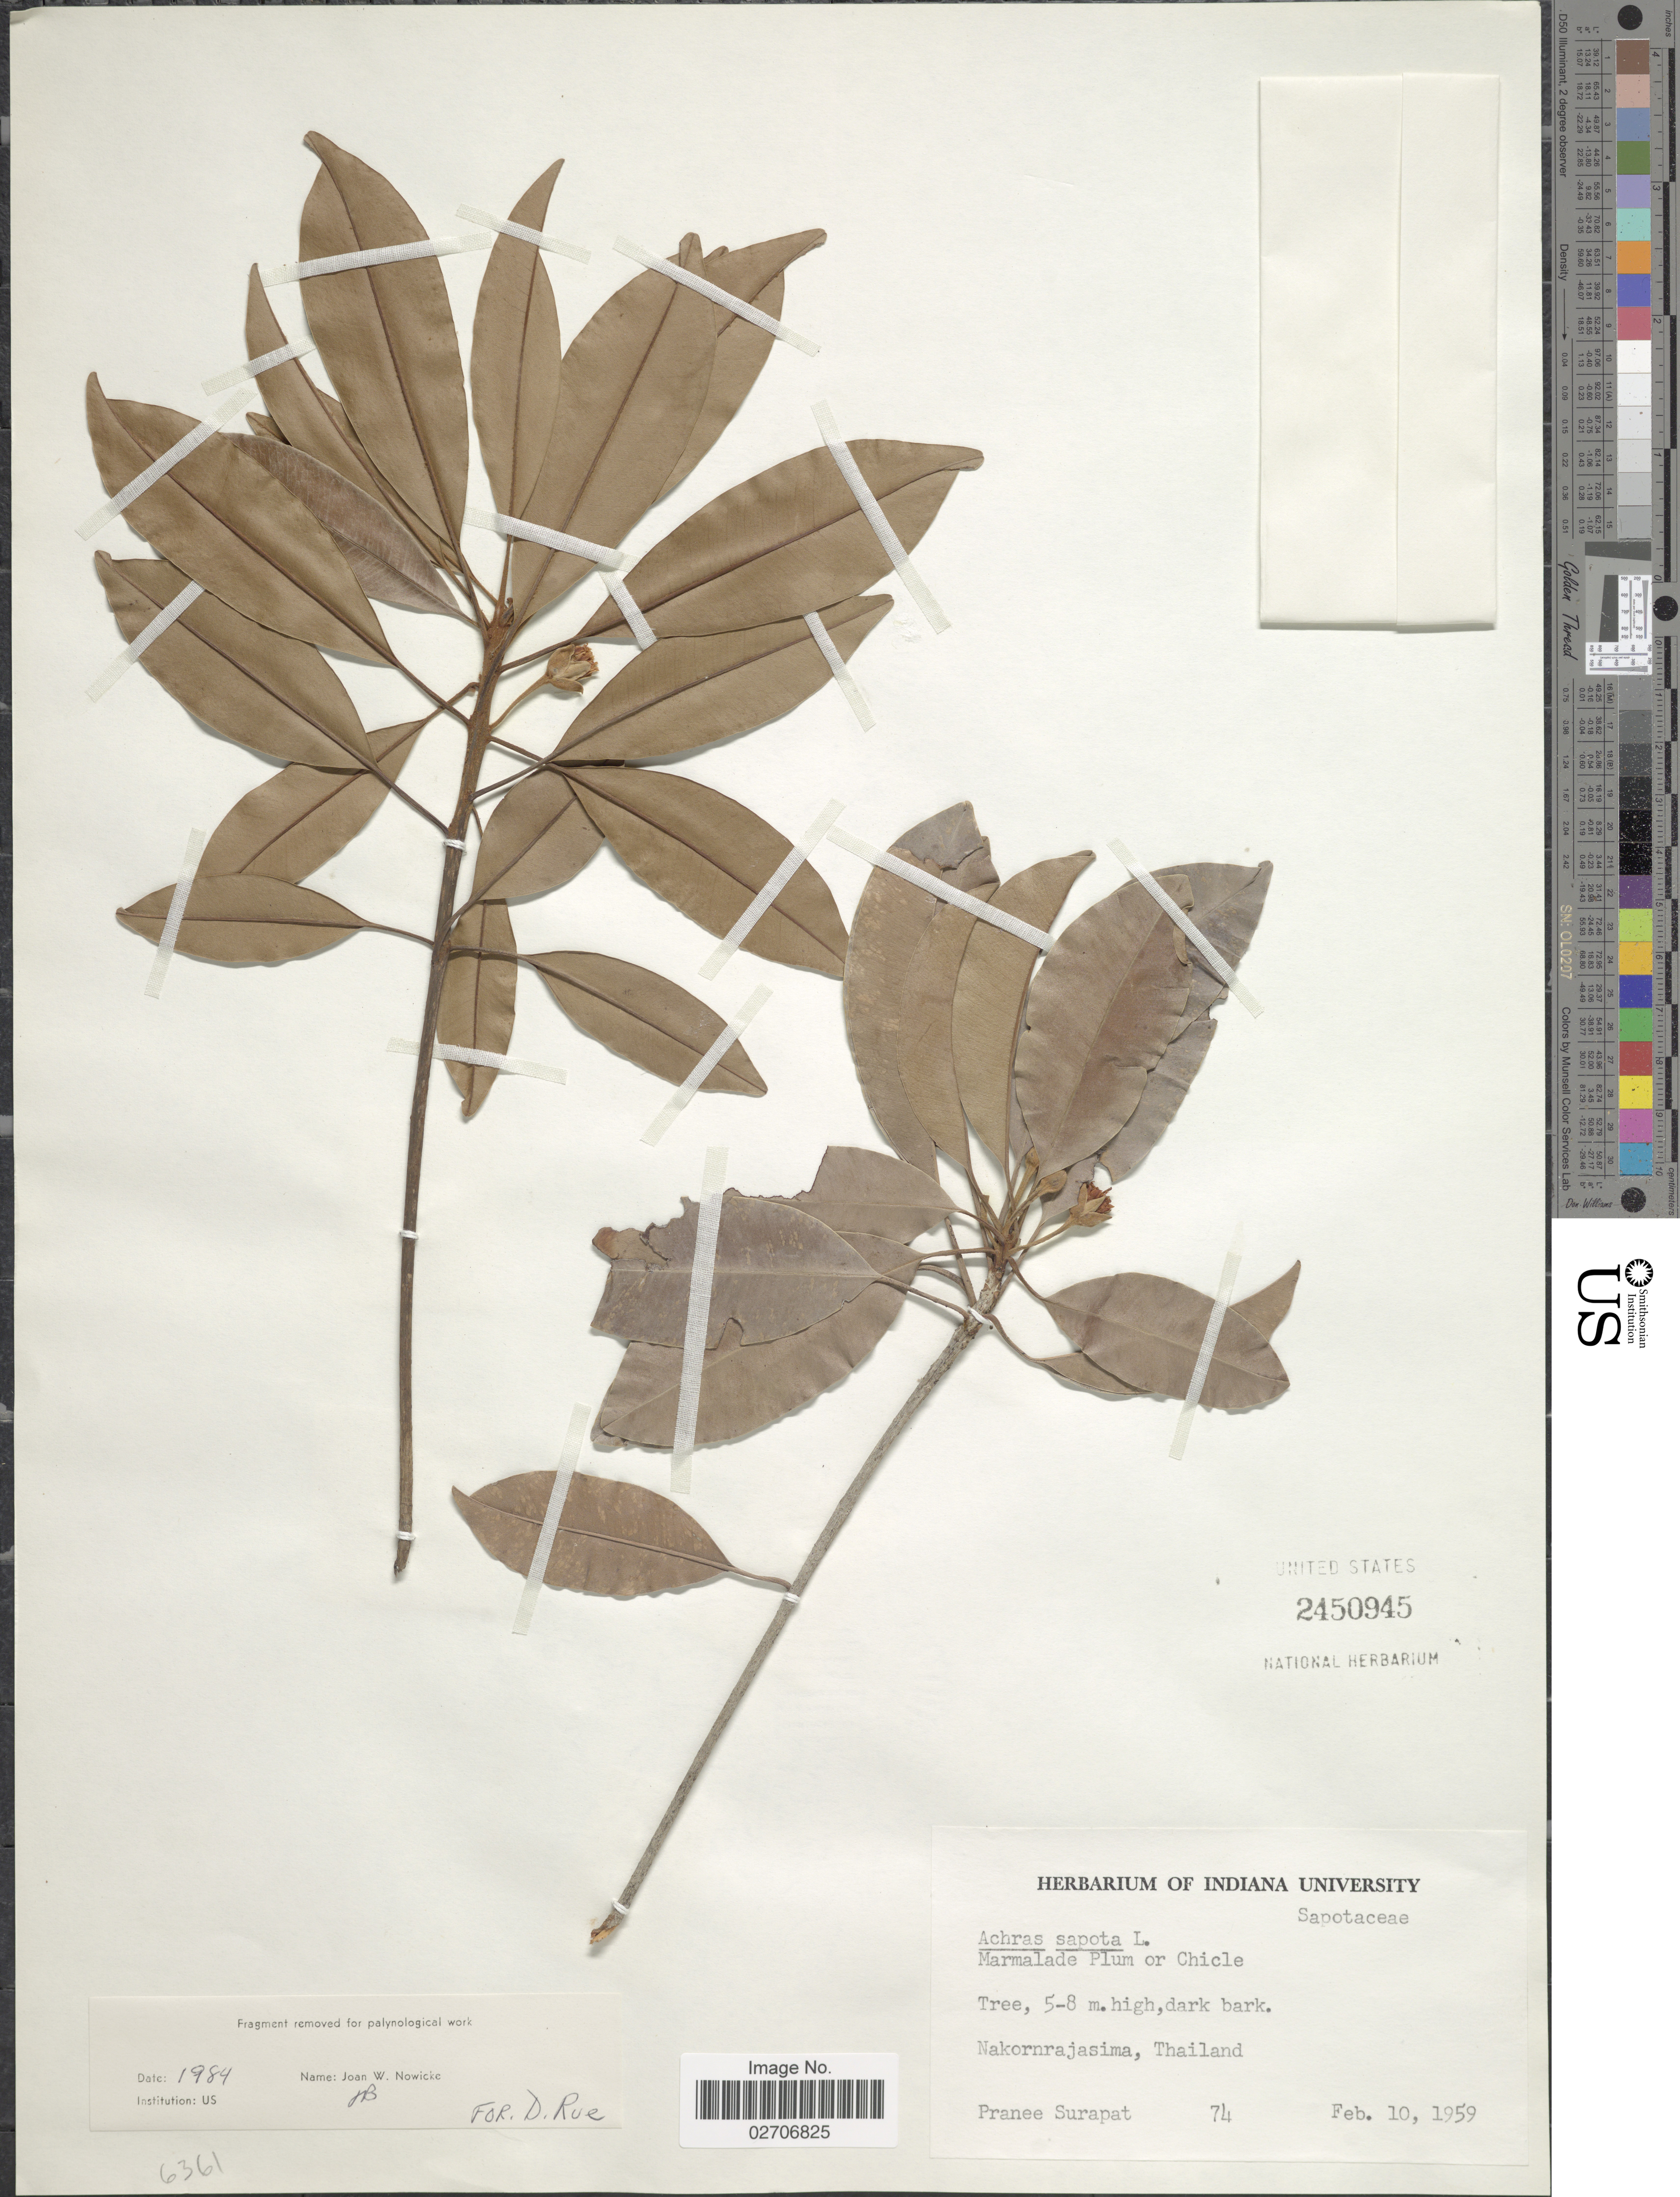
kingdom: Plantae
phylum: Tracheophyta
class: Magnoliopsida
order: Ericales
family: Sapotaceae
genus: Manilkara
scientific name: Manilkara sapota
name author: Royen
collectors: P. Surapat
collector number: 74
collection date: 1959-02-10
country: Thailand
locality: Nakornrajasima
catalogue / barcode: US 2450945